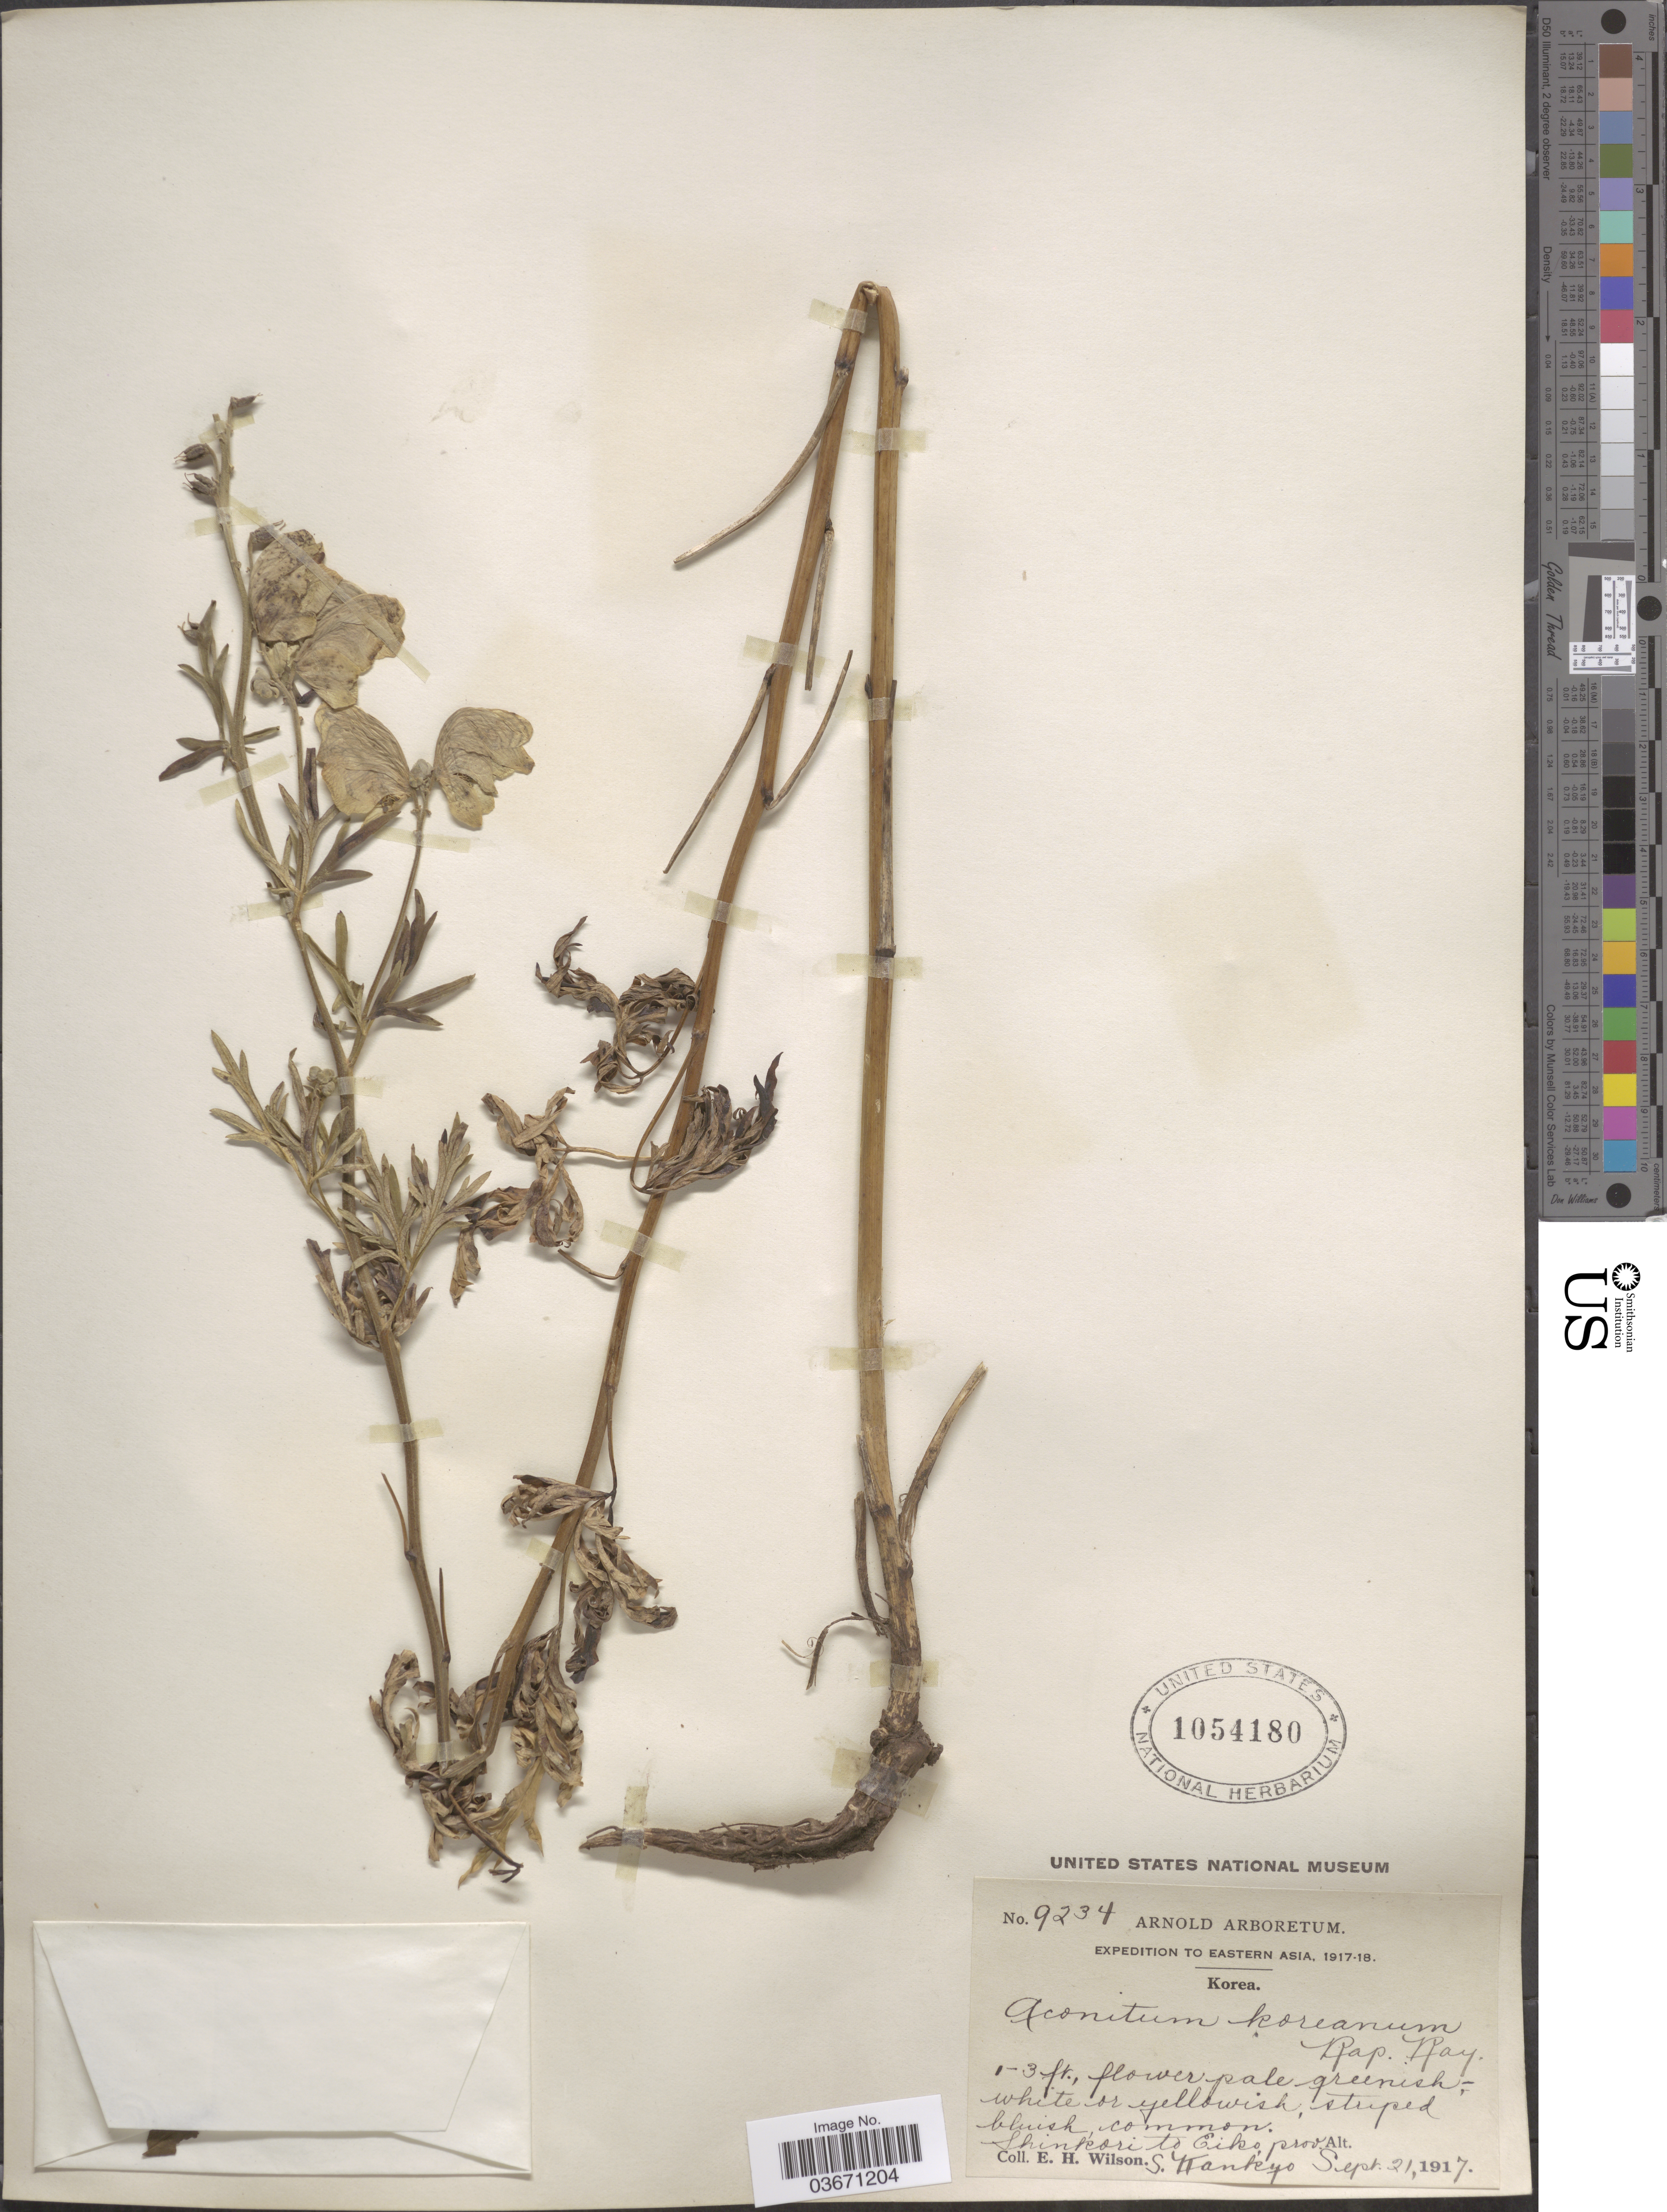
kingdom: Plantae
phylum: Tracheophyta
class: Magnoliopsida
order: Ranunculales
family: Ranunculaceae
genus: Aconitum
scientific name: Aconitum coreanum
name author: (H. Lév.) Rapaics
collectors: E. Wilson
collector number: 9234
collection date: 1917-09-21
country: North Korea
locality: Eastern Asia. Korea. Shinkori to Eiko. Prov. S. Kankyo.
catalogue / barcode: US 1054180